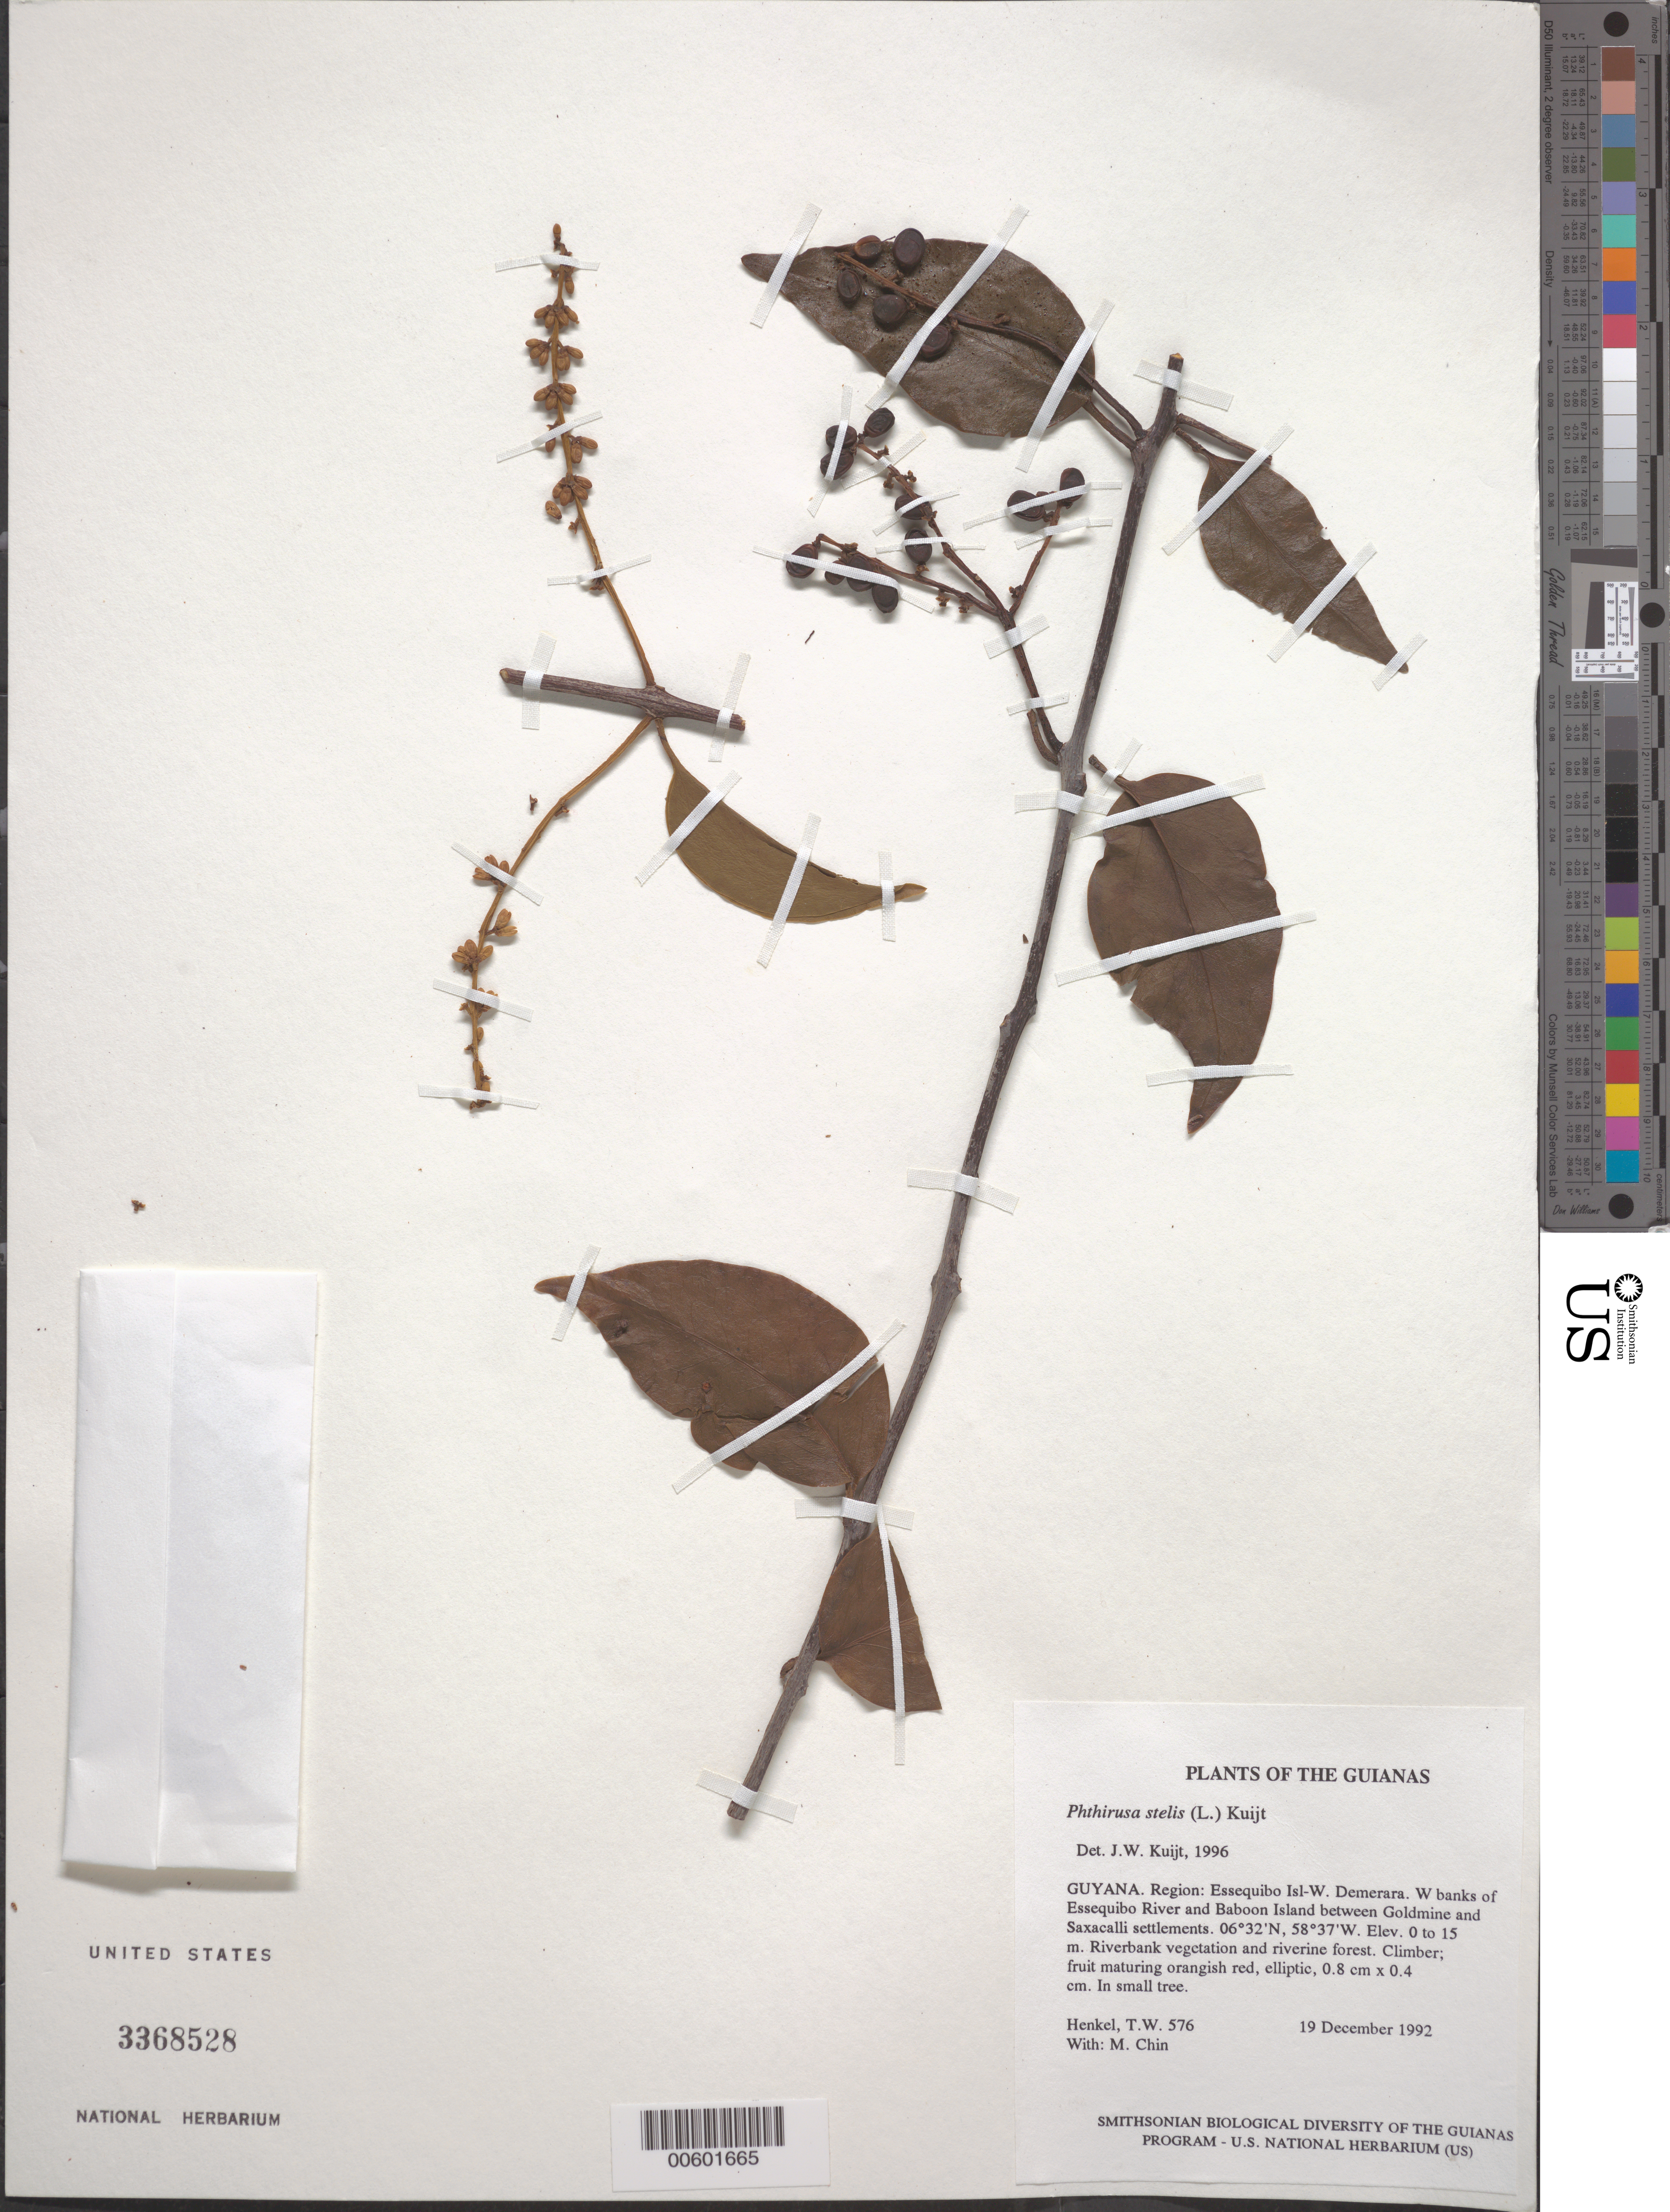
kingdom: Plantae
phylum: Tracheophyta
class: Magnoliopsida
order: Santalales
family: Loranthaceae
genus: Phthirusa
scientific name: Phthirusa stelis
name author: (L.) Kuijt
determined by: Kuijt, Job, (CANADA)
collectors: T. Henkel & M. Chin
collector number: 576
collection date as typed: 19 December 1992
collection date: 1992-12-19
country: Guyana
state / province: Essequibo Isl-W. Demerara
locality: W banks of Essequibo River and Baboon Island between Goldmine and Saxacalli settlements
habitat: Riverbank vegetation and riverine forest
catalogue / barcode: US 3368528